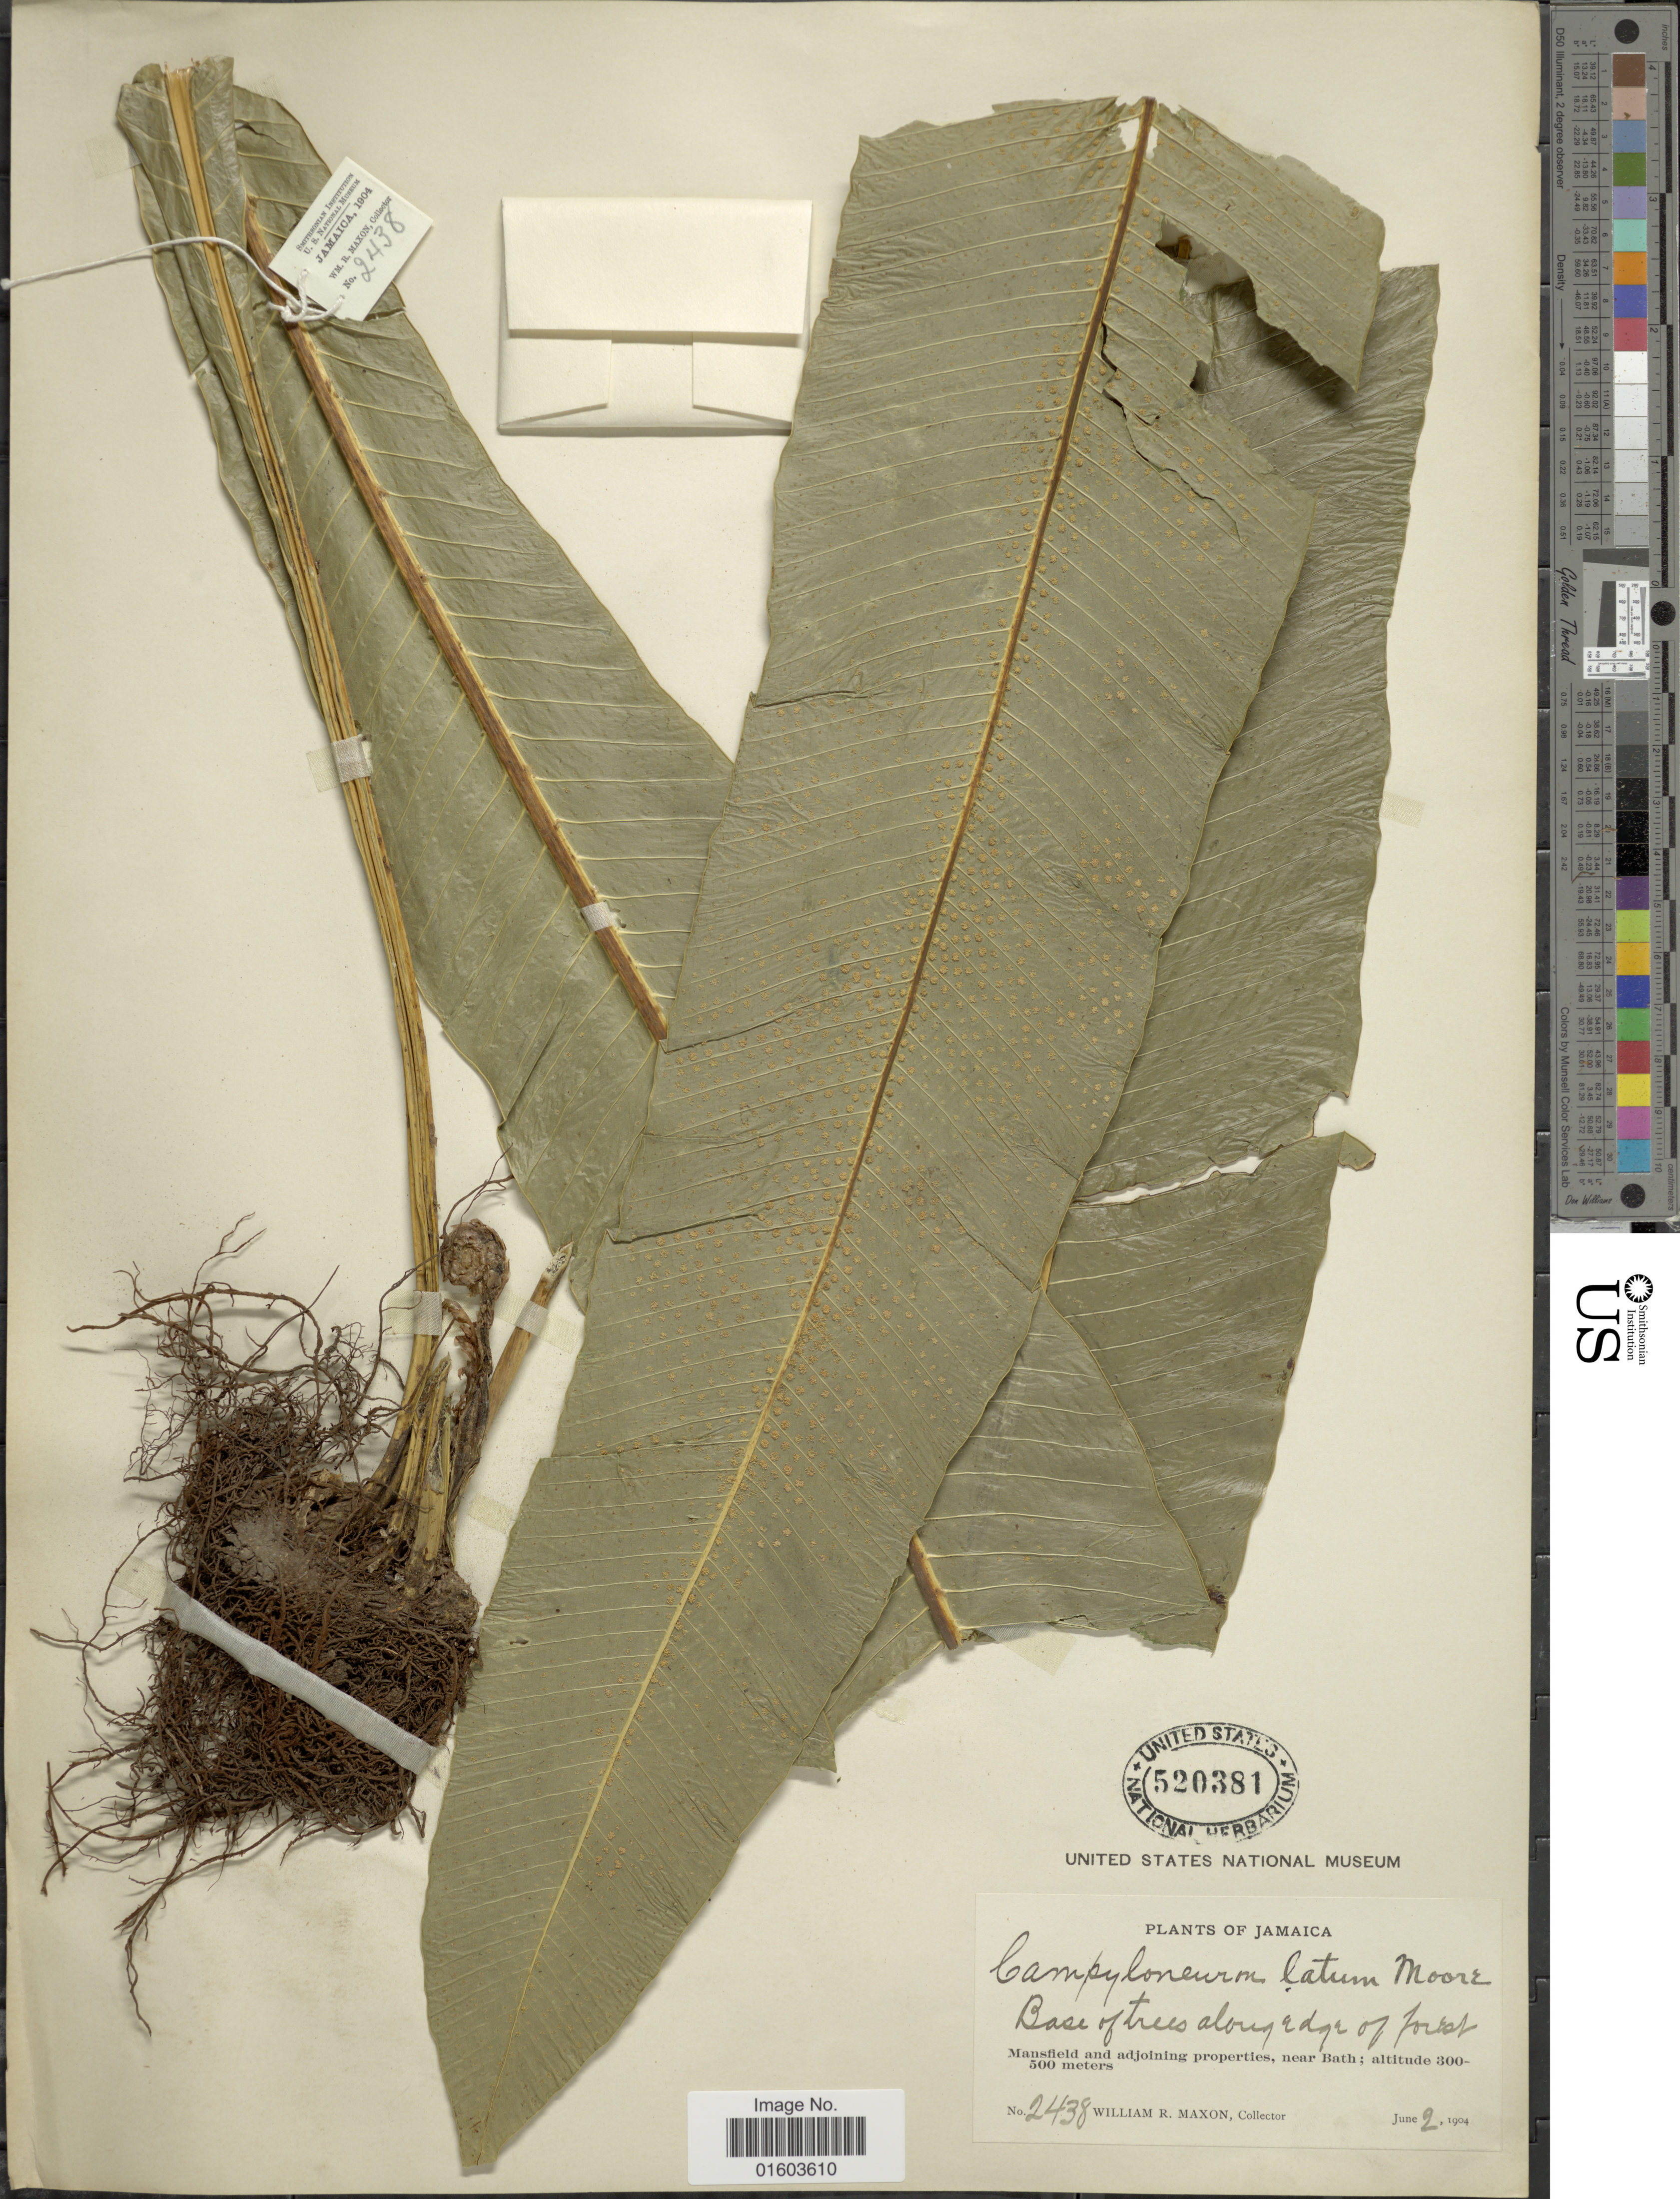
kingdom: Plantae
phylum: Tracheophyta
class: Polypodiopsida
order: Polypodiales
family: Polypodiaceae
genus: Campyloneurum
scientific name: Campyloneurum latum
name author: T. Moore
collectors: W. R. Maxon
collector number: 2438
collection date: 1904-06-02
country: Jamaica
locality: Mansfield and adjoining properties, near Bath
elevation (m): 300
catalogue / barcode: US 820381